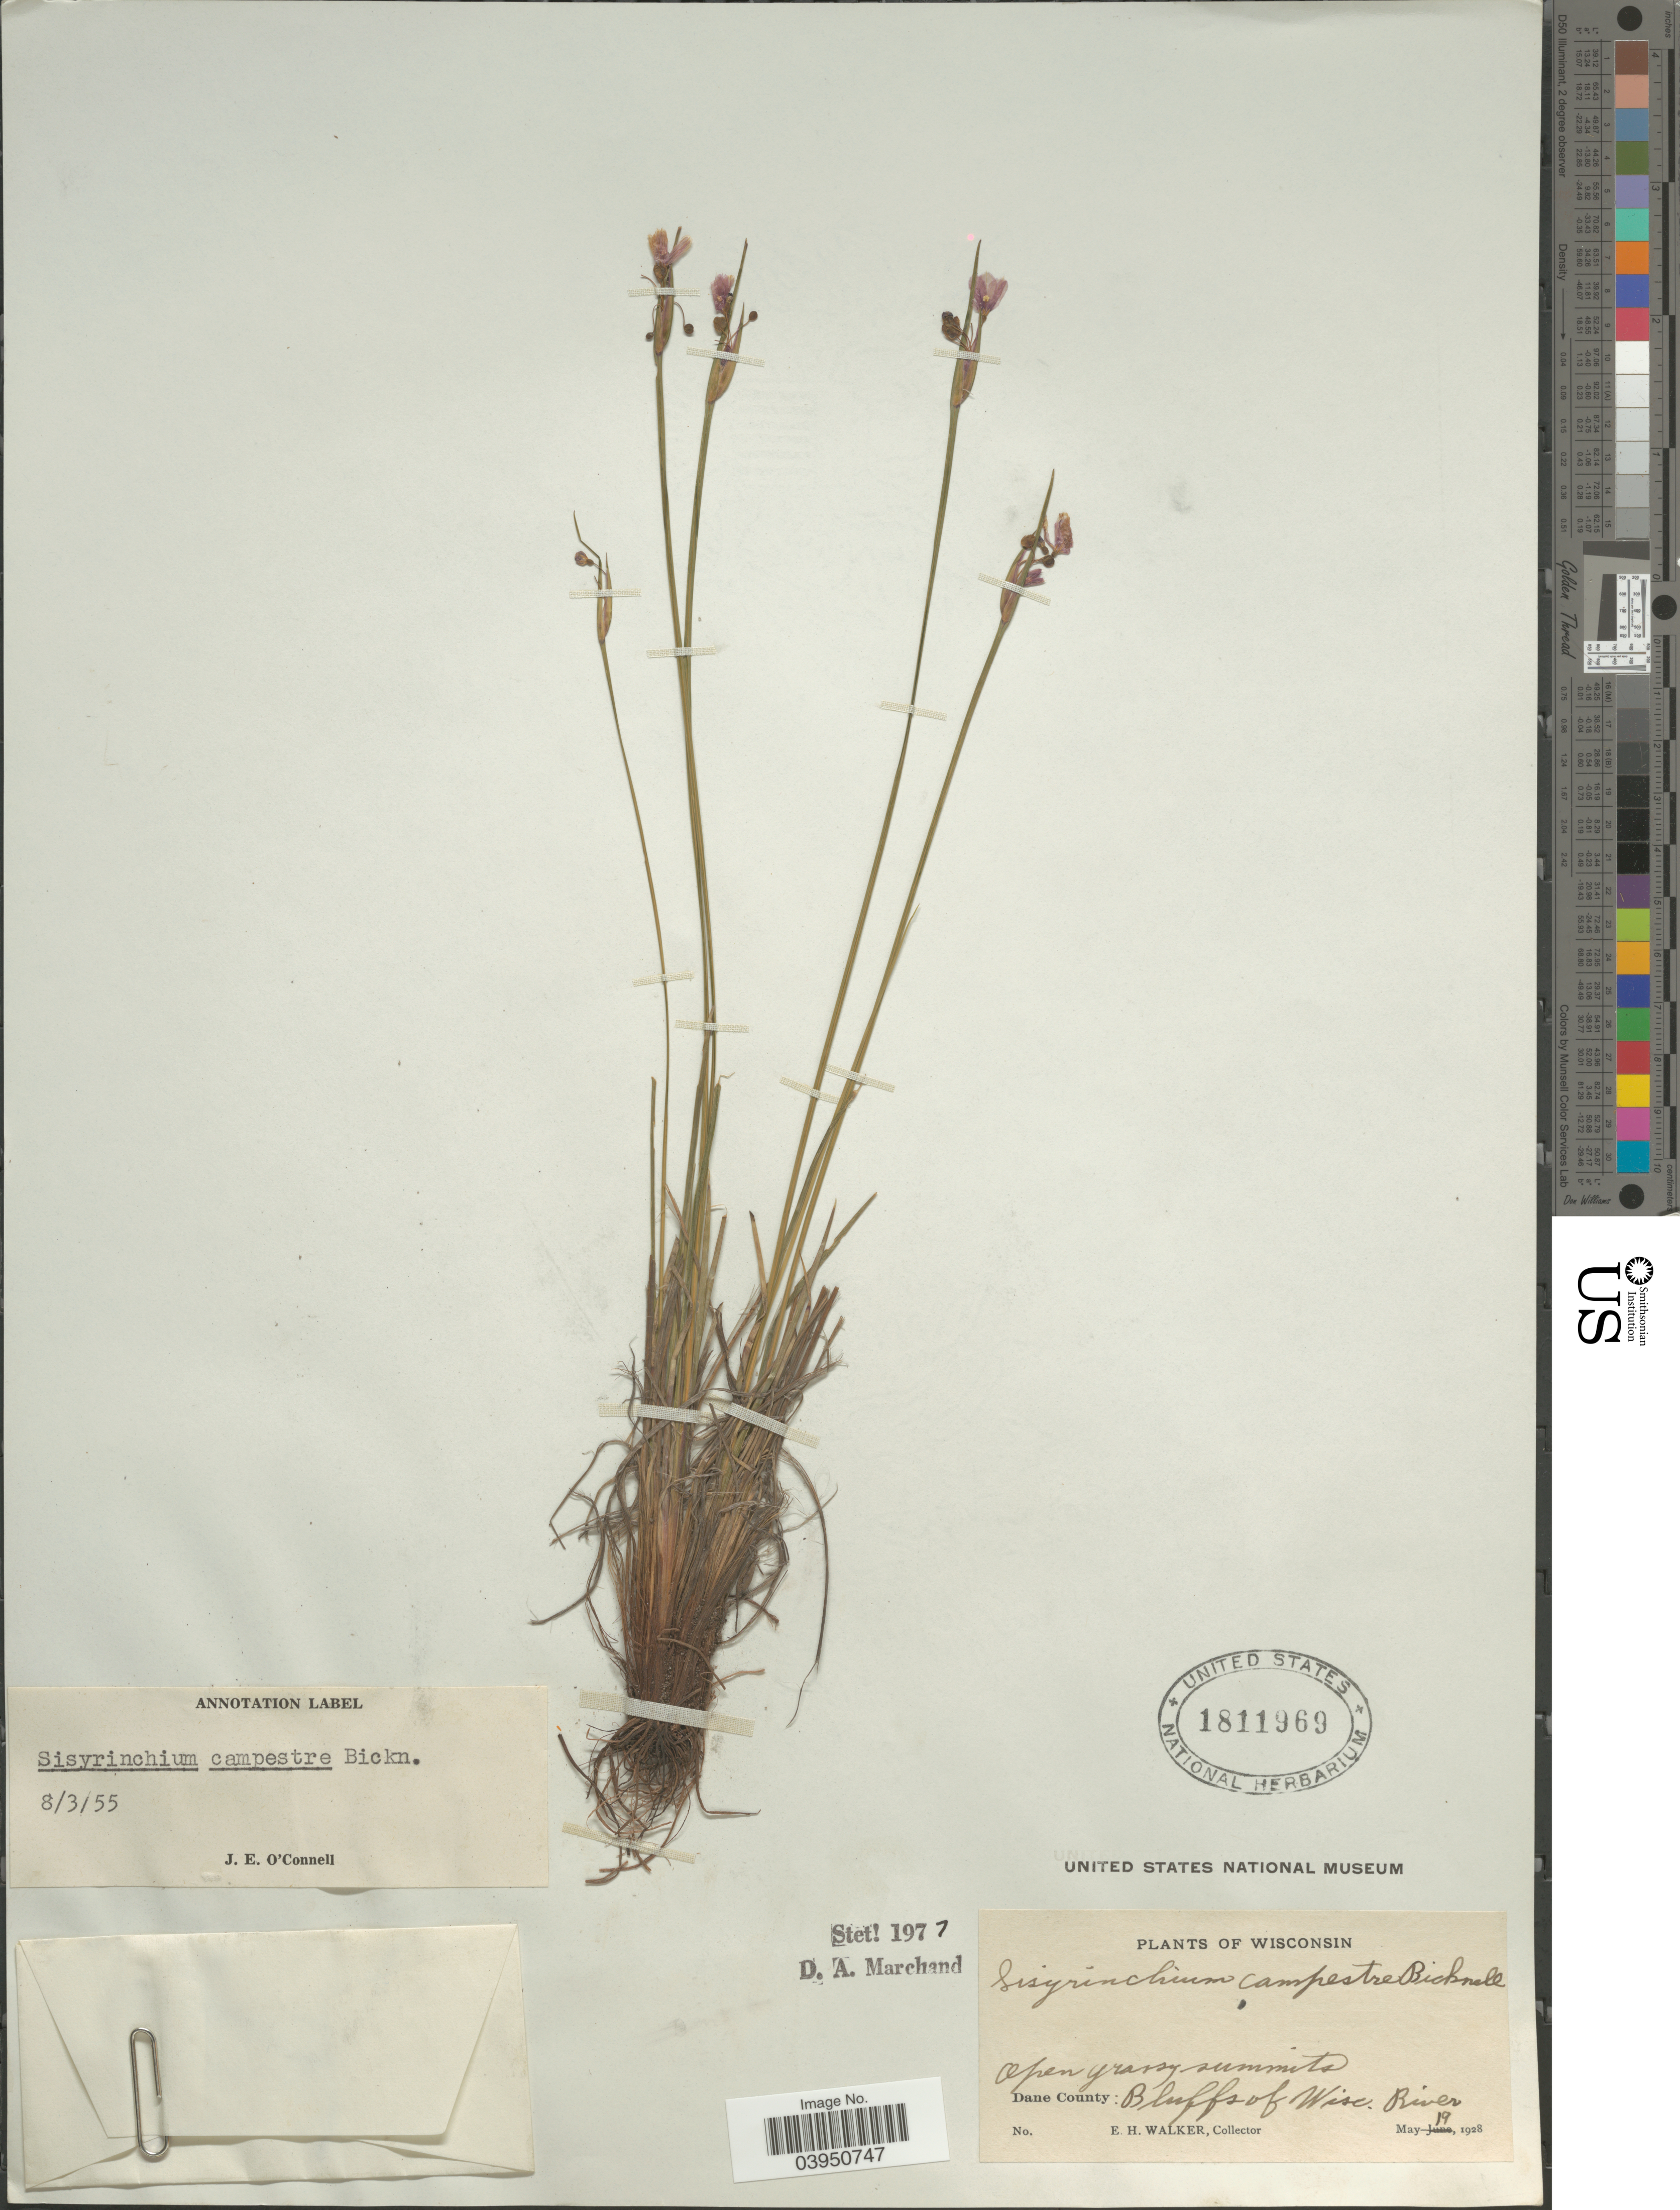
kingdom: Plantae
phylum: Tracheophyta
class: Liliopsida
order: Asparagales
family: Iridaceae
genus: Sisyrinchium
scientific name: Sisyrinchium campestre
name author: E.P. Bicknell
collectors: E. H. Walker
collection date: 1928-05-19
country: United States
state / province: Wisconsin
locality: Dane County: Bluffs of Wisc. River.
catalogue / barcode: US 1811969